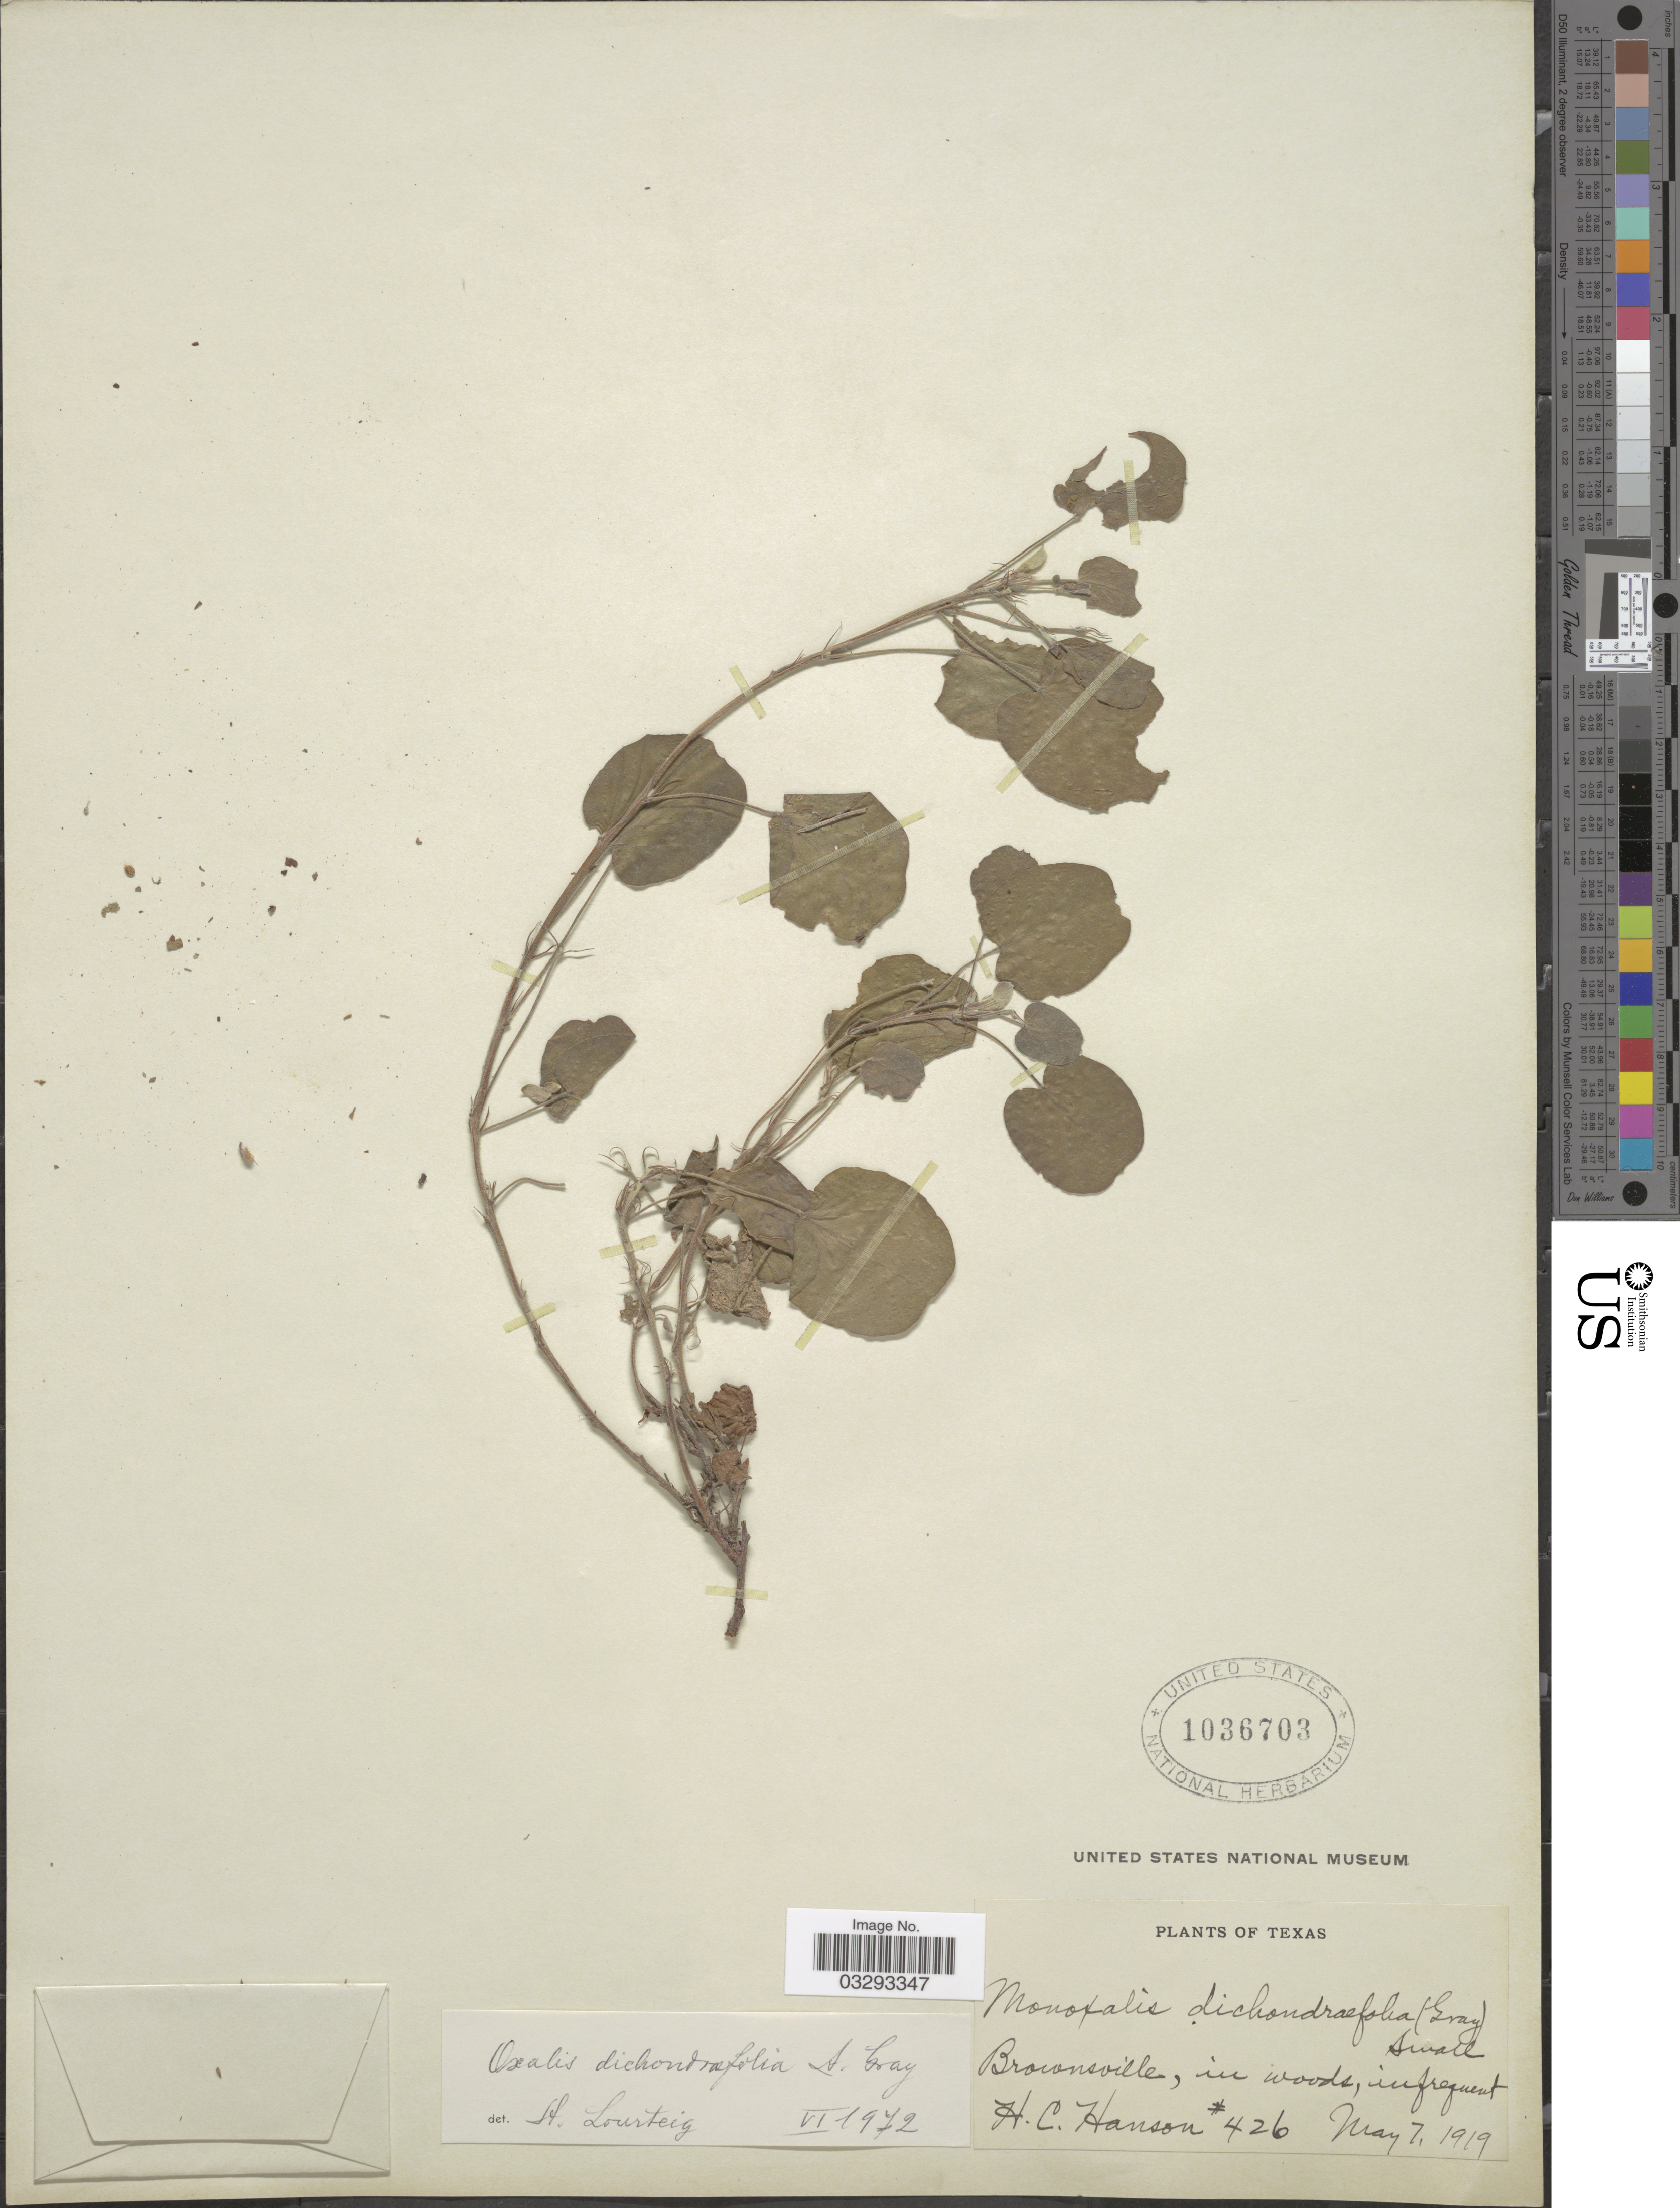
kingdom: Plantae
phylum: Tracheophyta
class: Magnoliopsida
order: Oxalidales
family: Oxalidaceae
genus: Oxalis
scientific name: Oxalis dichondraefolia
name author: A. Gray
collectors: H. Hanson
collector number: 426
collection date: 1919-05-07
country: United States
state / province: Texas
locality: Brownsville.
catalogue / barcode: US 1036703